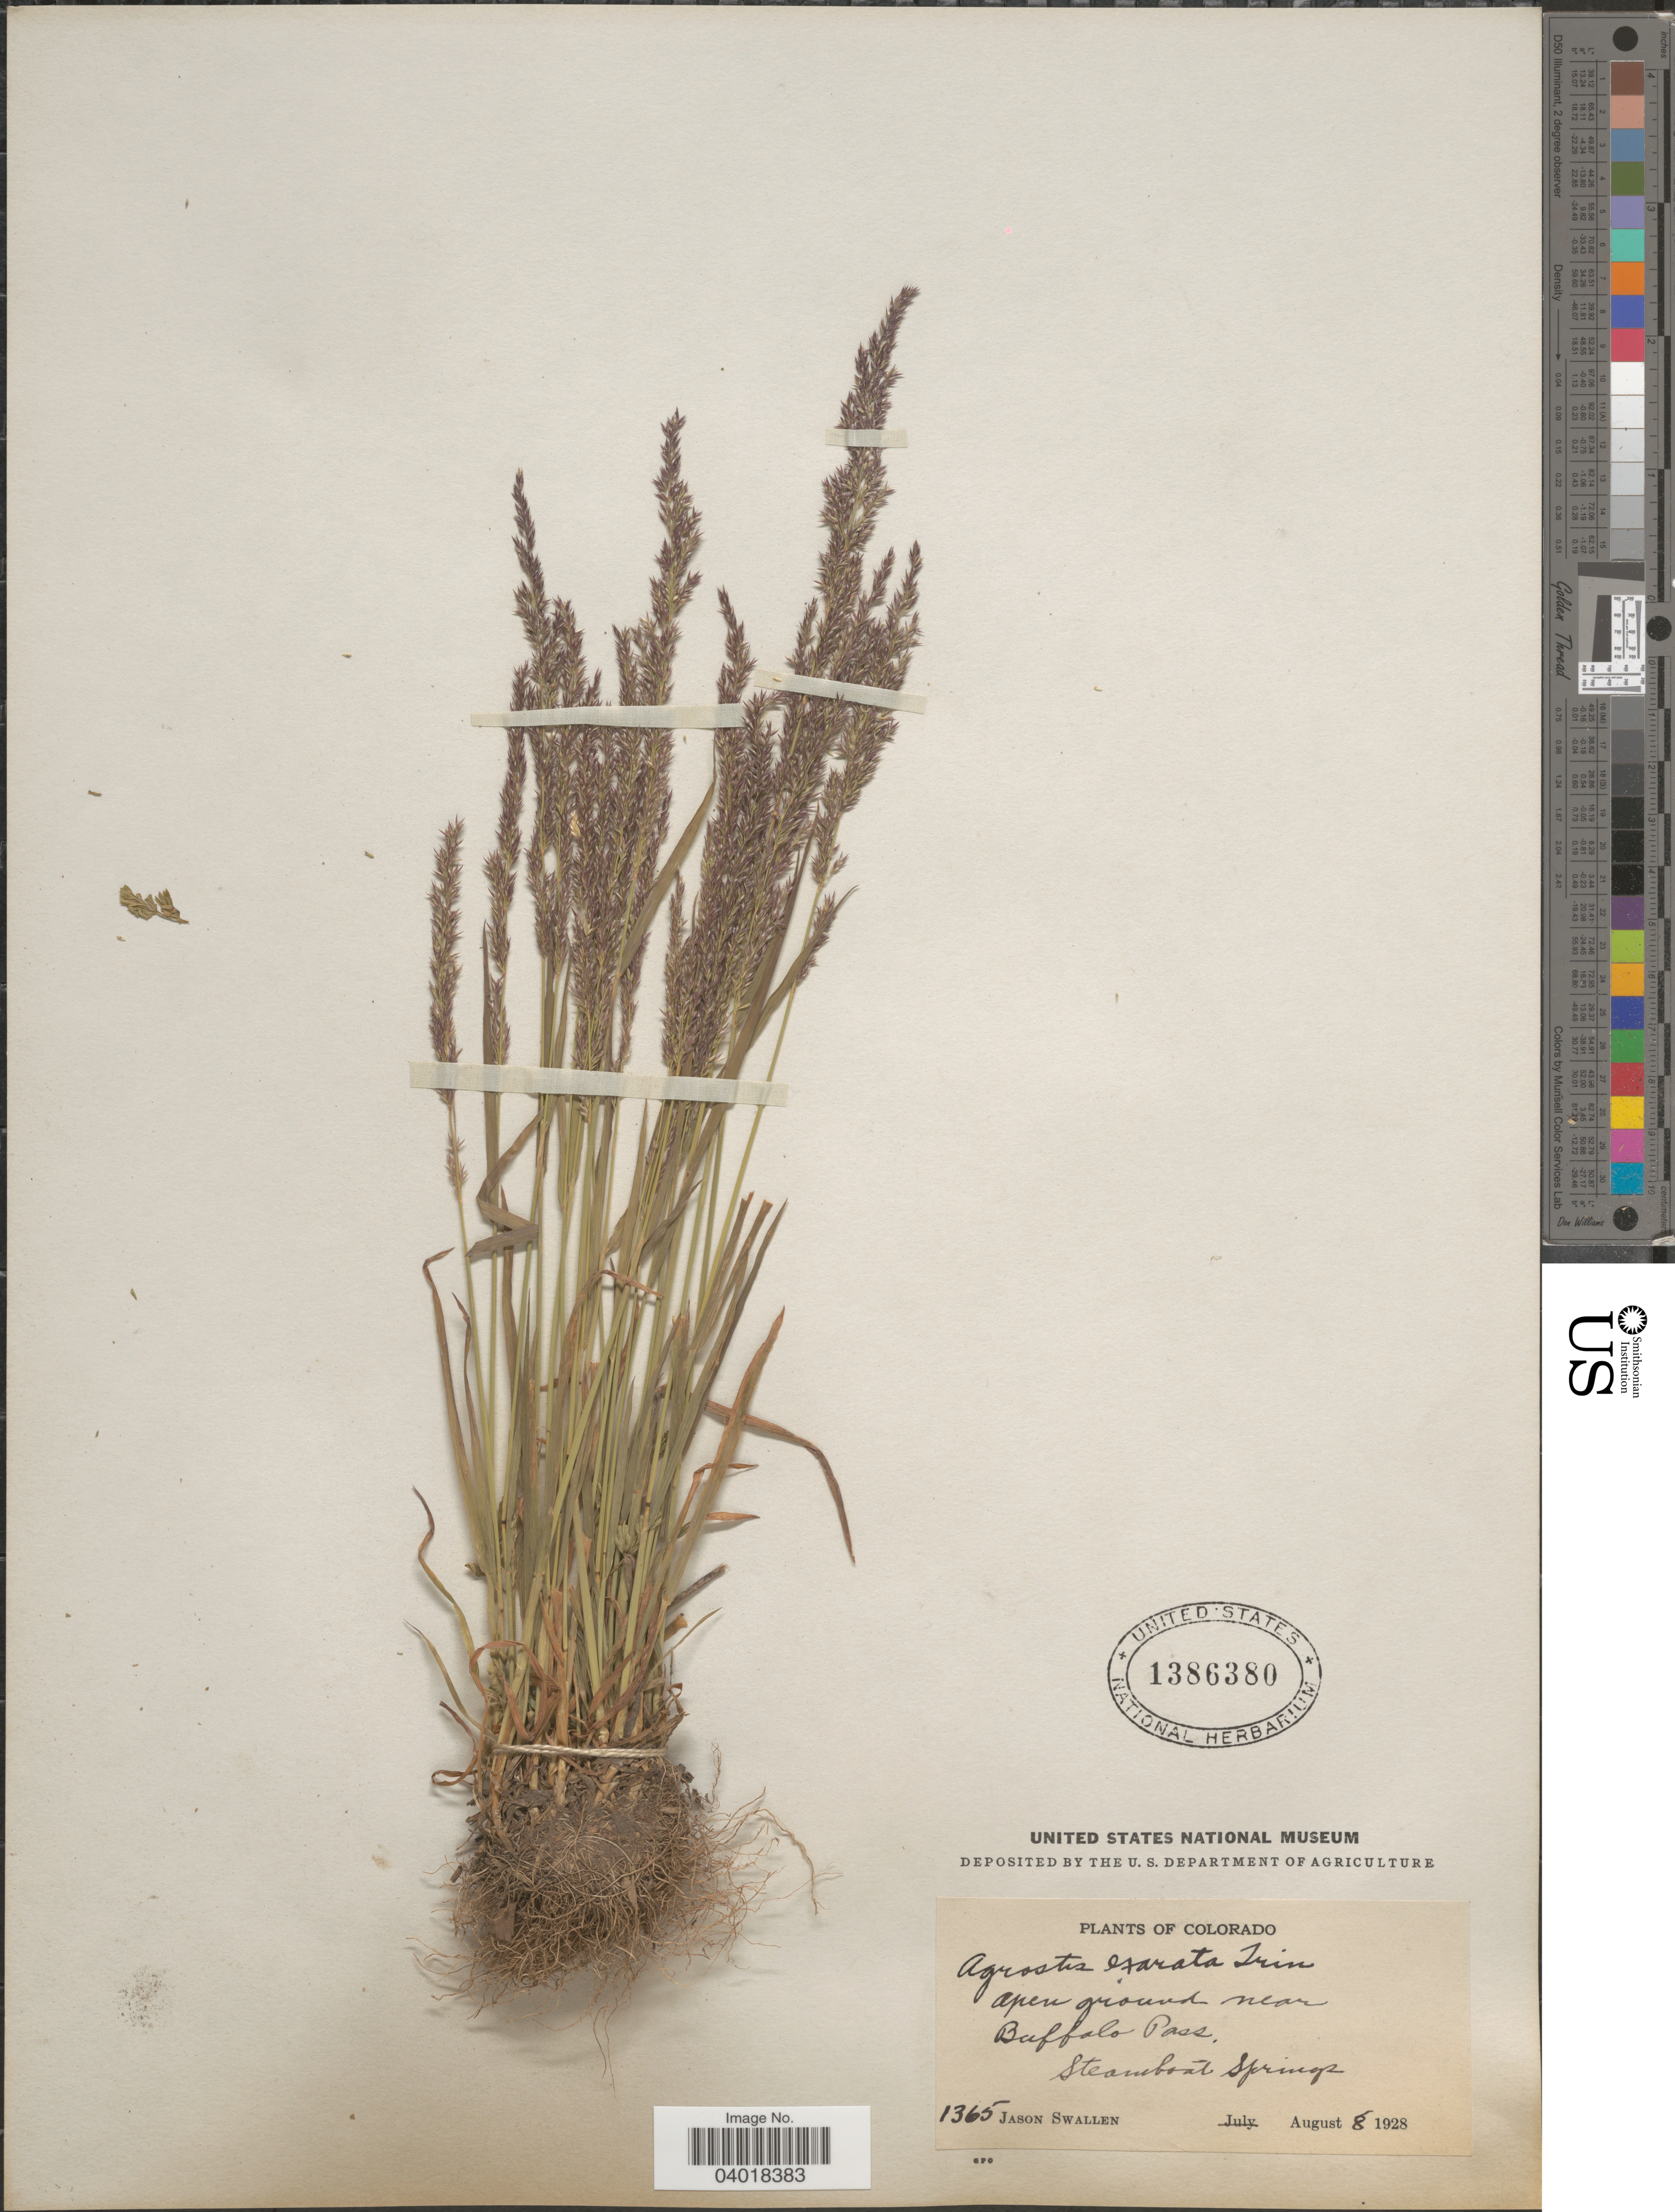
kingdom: Plantae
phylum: Tracheophyta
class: Liliopsida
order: Poales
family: Poaceae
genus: Agrostis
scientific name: Agrostis exarata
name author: Trin.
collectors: J. R. Swallen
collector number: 1365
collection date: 1928-08-08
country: United States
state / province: Colorado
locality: Near Buffalo Pass. Steamboat Springs.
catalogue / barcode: US 1386380